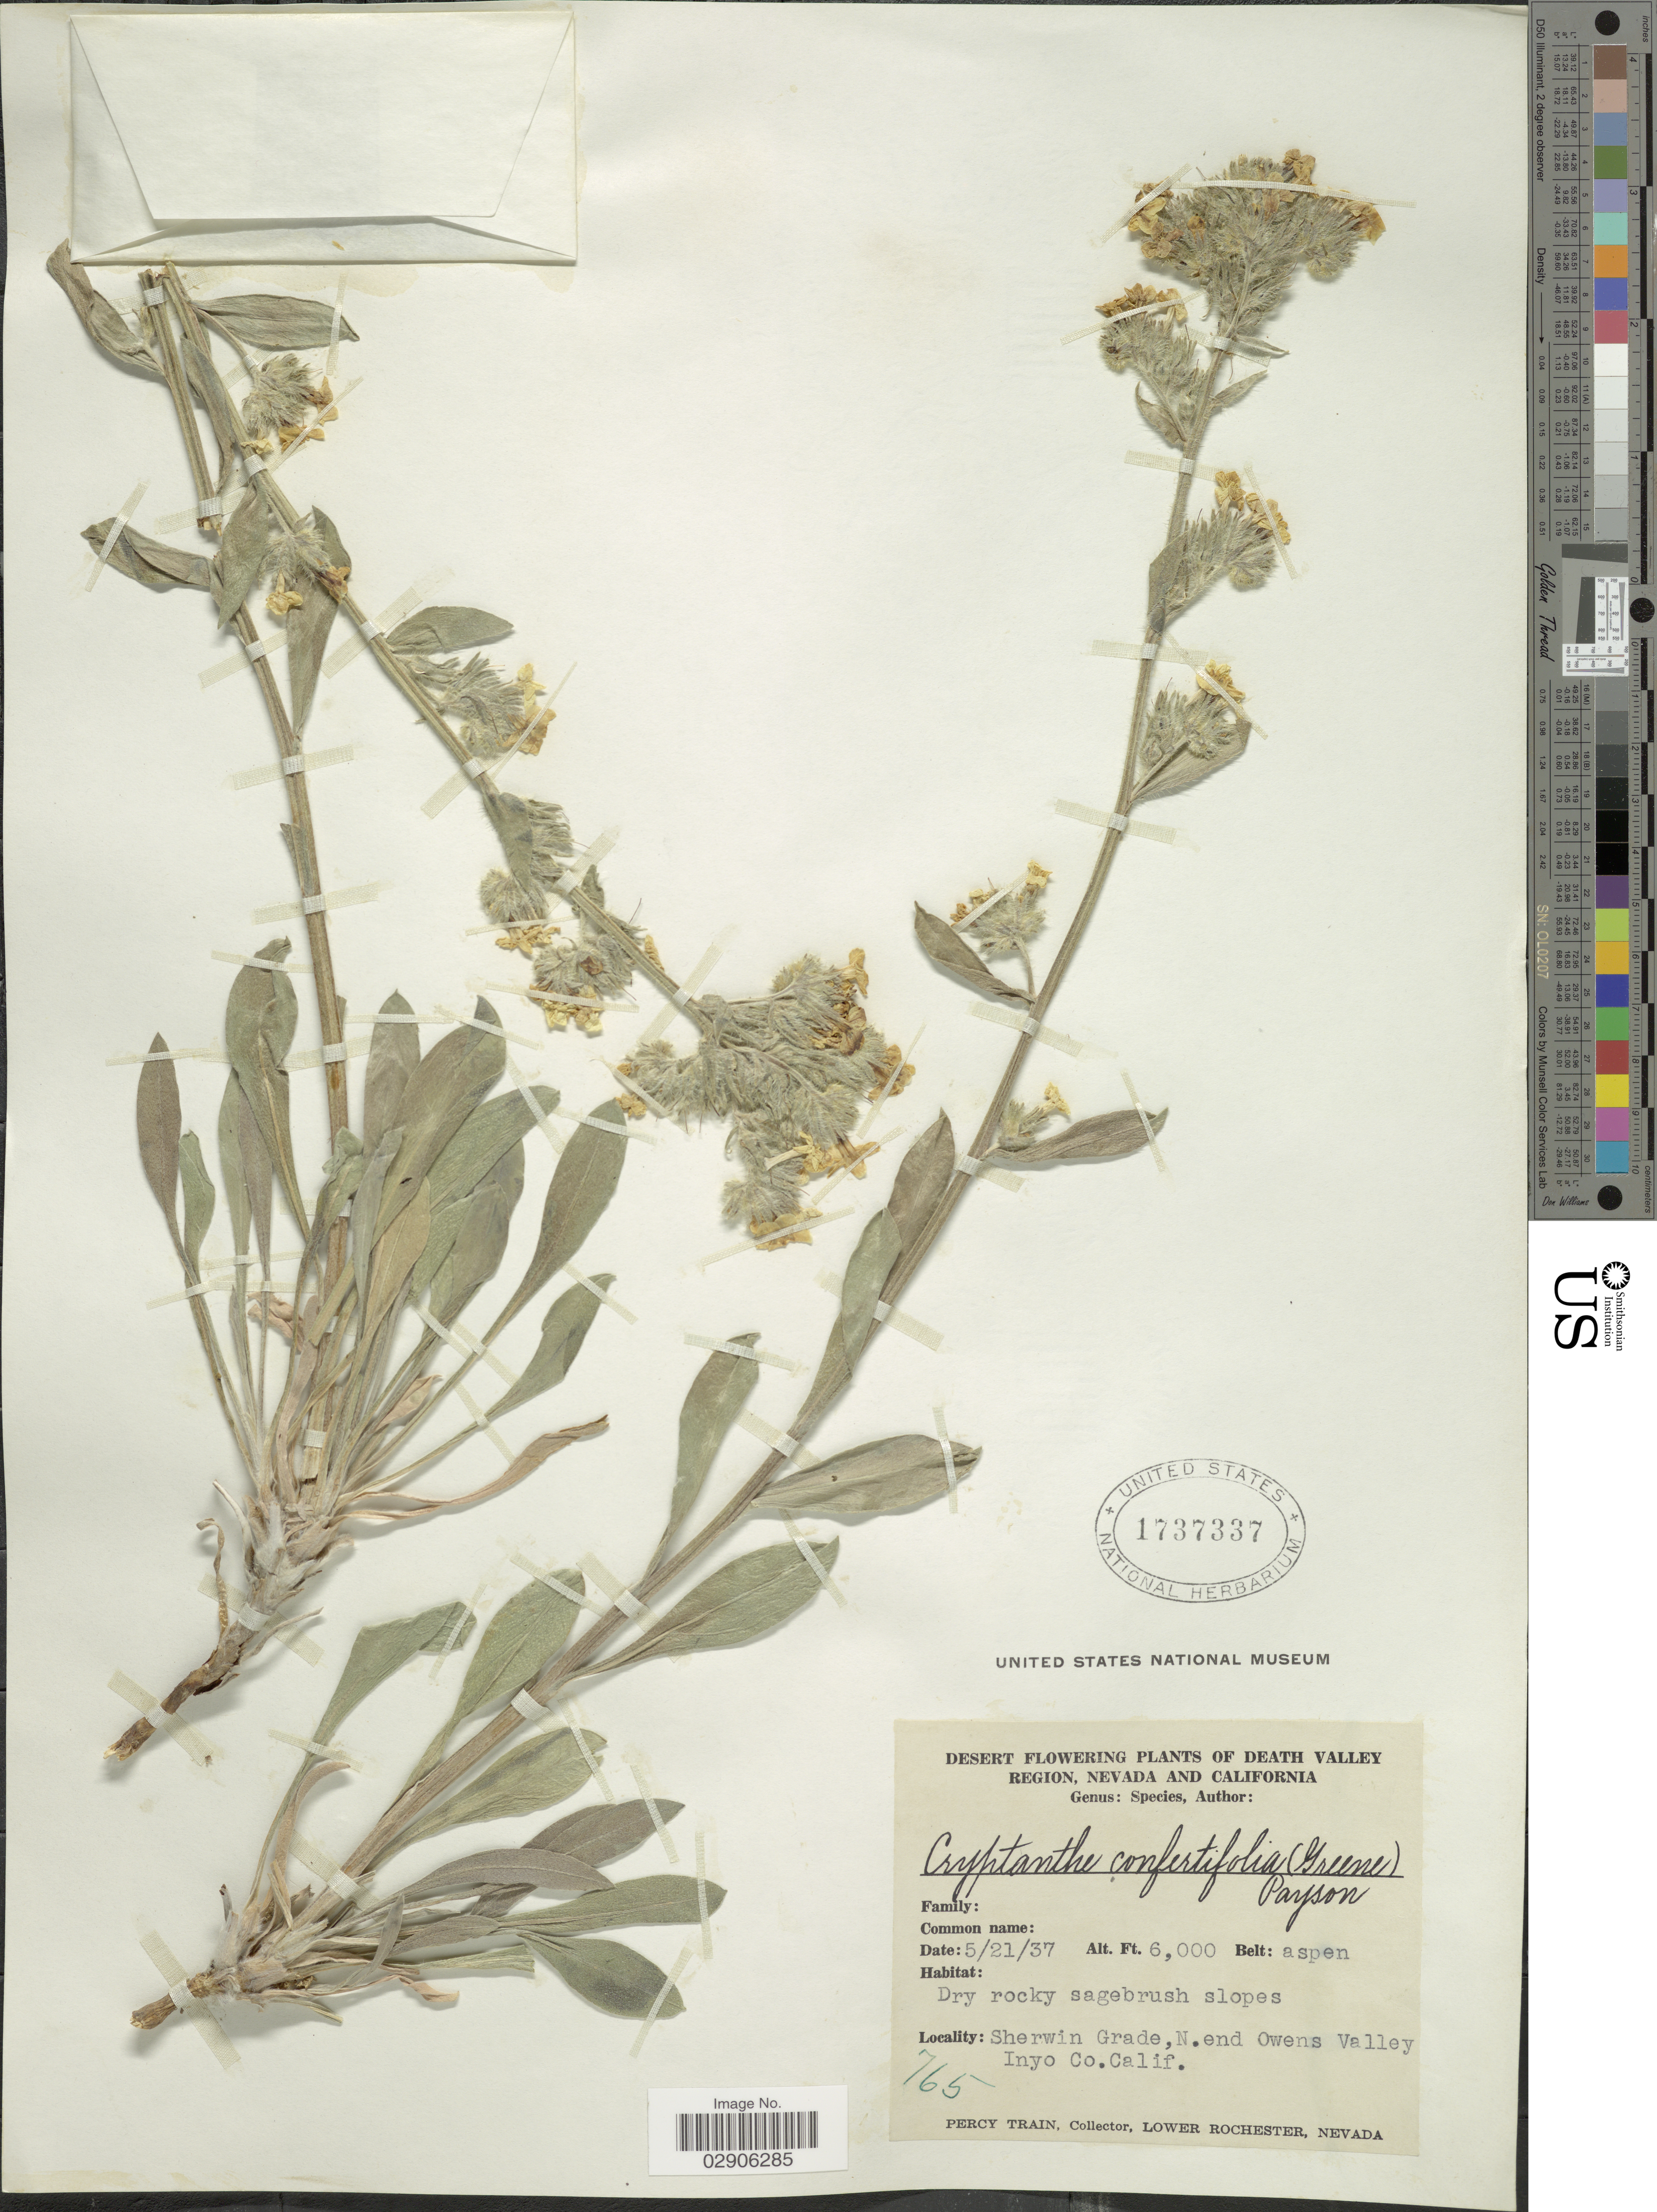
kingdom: Plantae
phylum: Tracheophyta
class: Magnoliopsida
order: Boraginales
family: Boraginaceae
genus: Oreocarya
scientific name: Oreocarya confertiflora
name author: Greene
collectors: P. Train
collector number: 765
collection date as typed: Transcribed d/m/y: 21/5/37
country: United States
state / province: California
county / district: Inyo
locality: Sherwin Grade, N. end Owens Valley Inyo Co. Calif.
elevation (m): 1829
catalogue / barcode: US 1737337